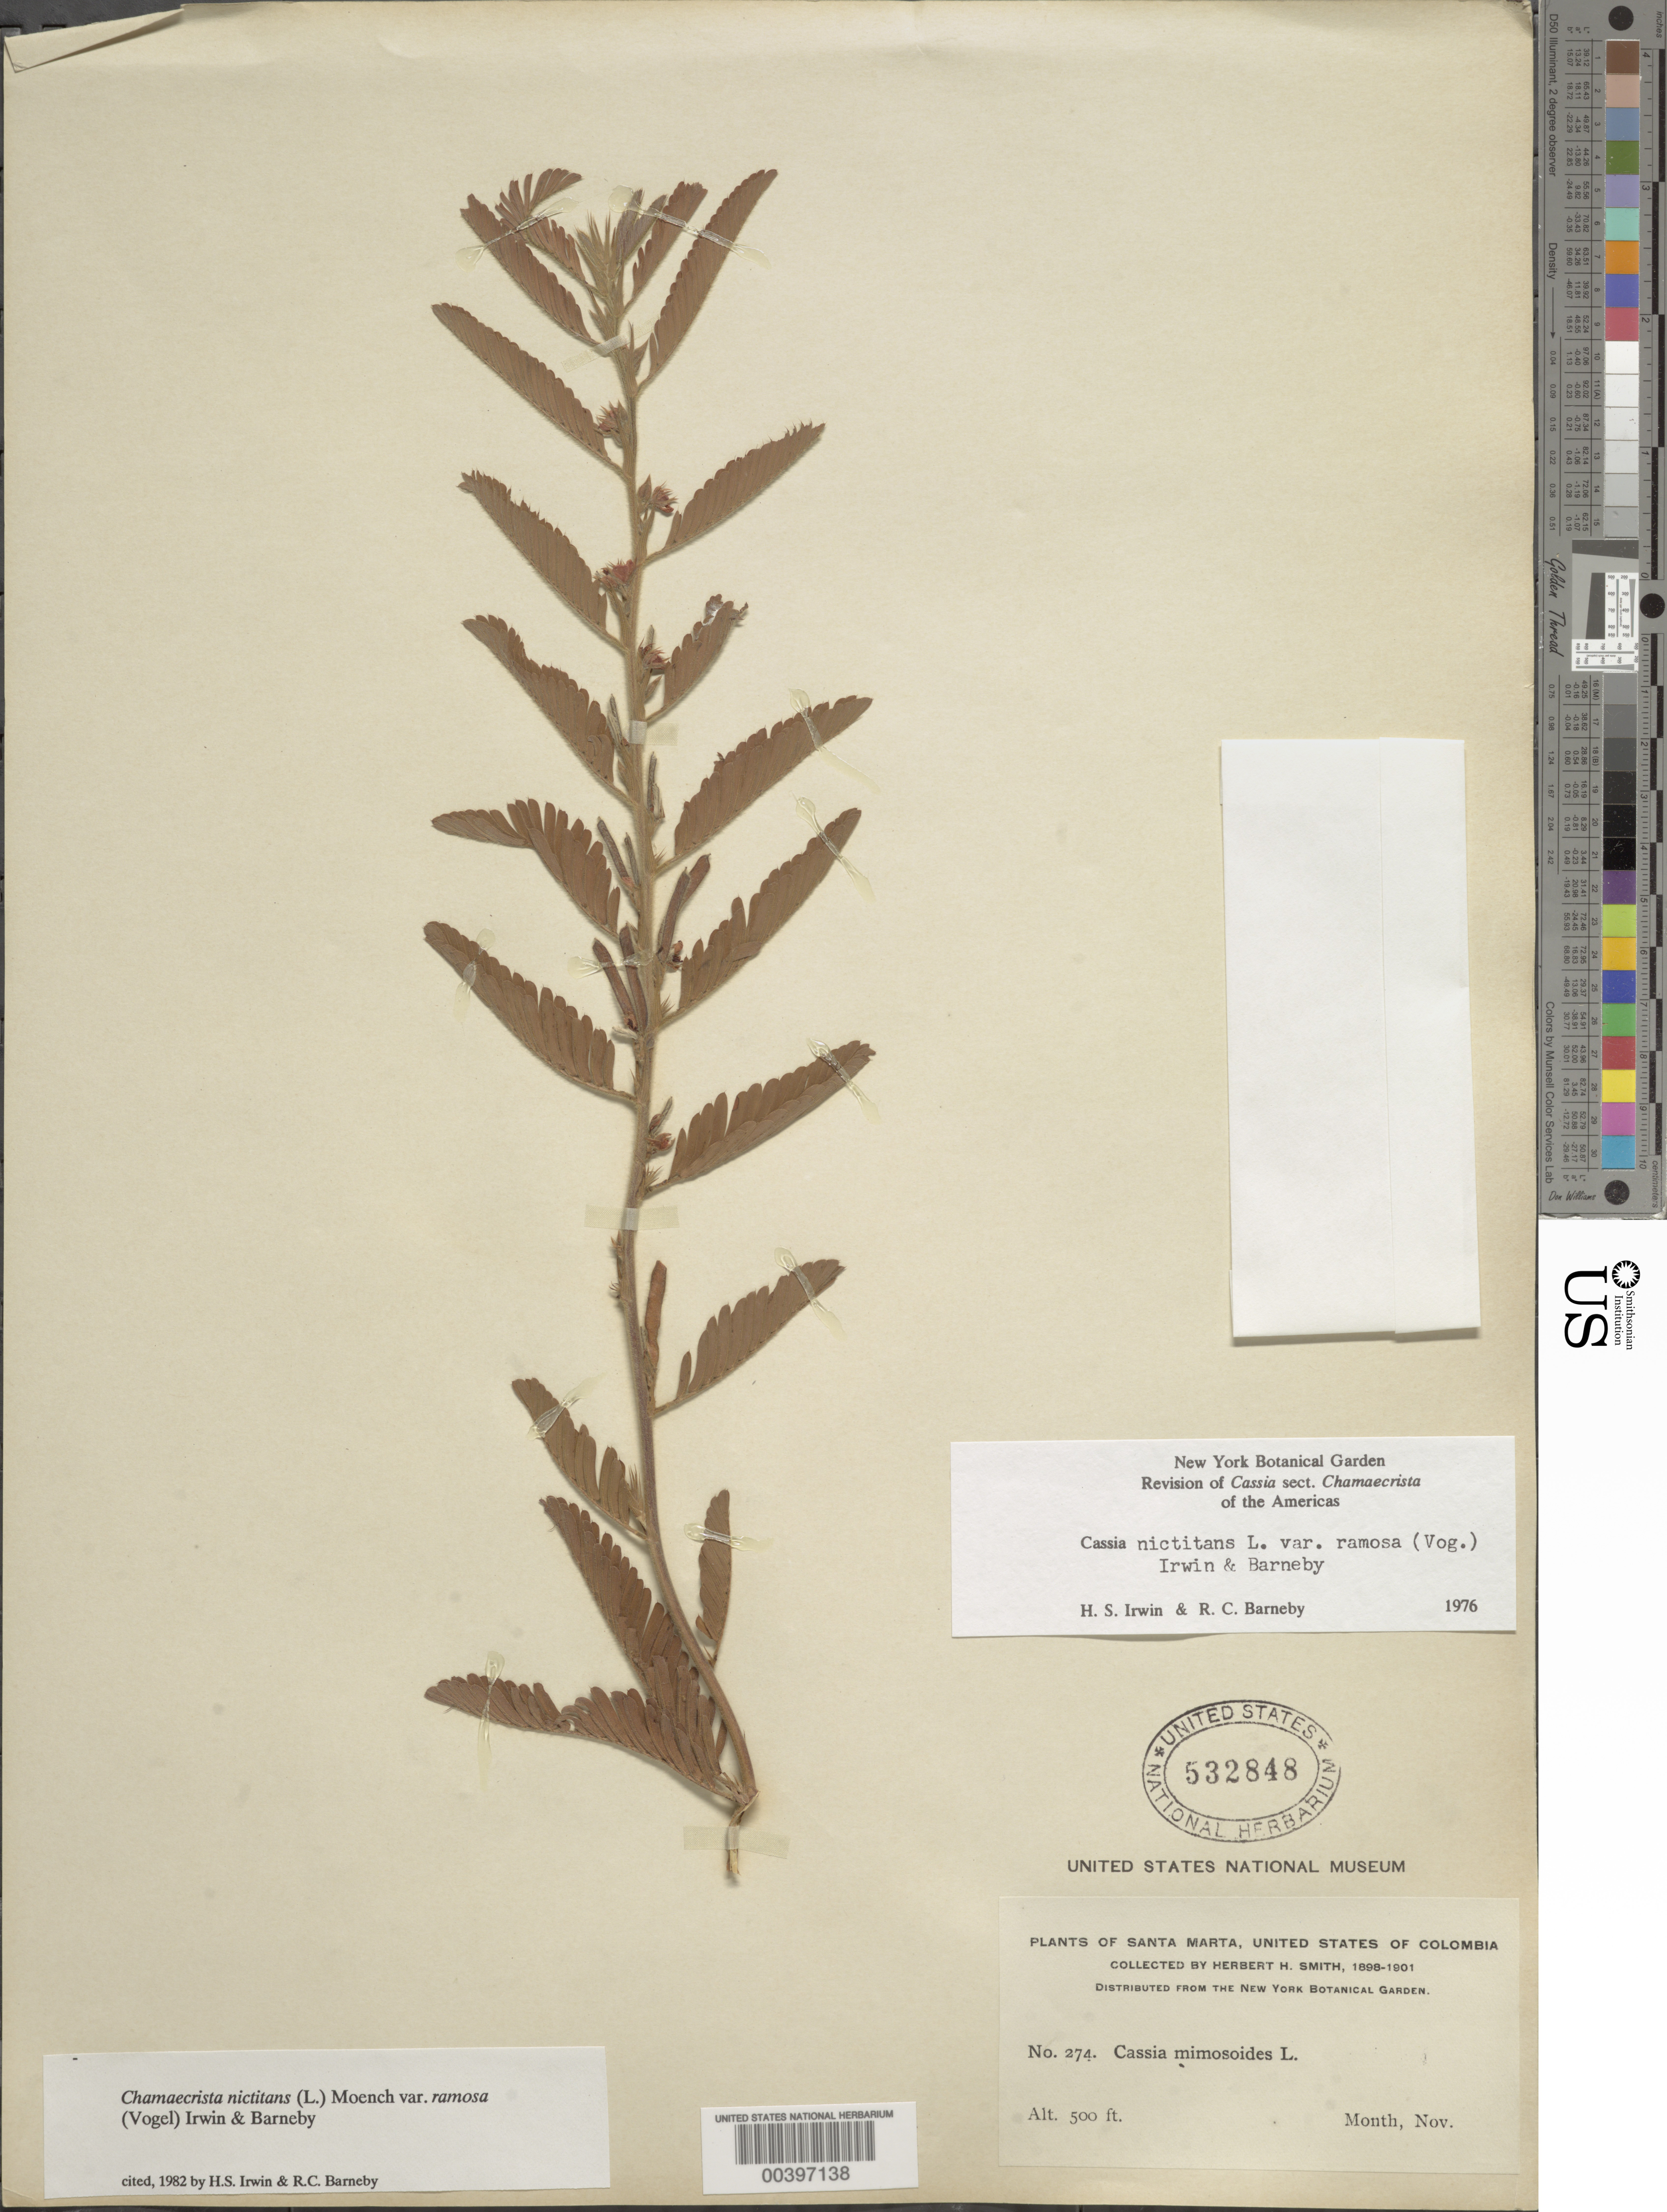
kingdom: Plantae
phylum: Tracheophyta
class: Magnoliopsida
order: Fabales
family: Fabaceae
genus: Chamaecrista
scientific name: Chamaecrista nictitans var. ramosa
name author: (Vogel) H.S. Irwin & Barneby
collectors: Herbert H. Smith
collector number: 274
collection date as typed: Nov 1898 to -- Nov 1901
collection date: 1898-11/1901-11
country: Colombia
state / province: Magdalena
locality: Santa Marta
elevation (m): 152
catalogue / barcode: US 532848